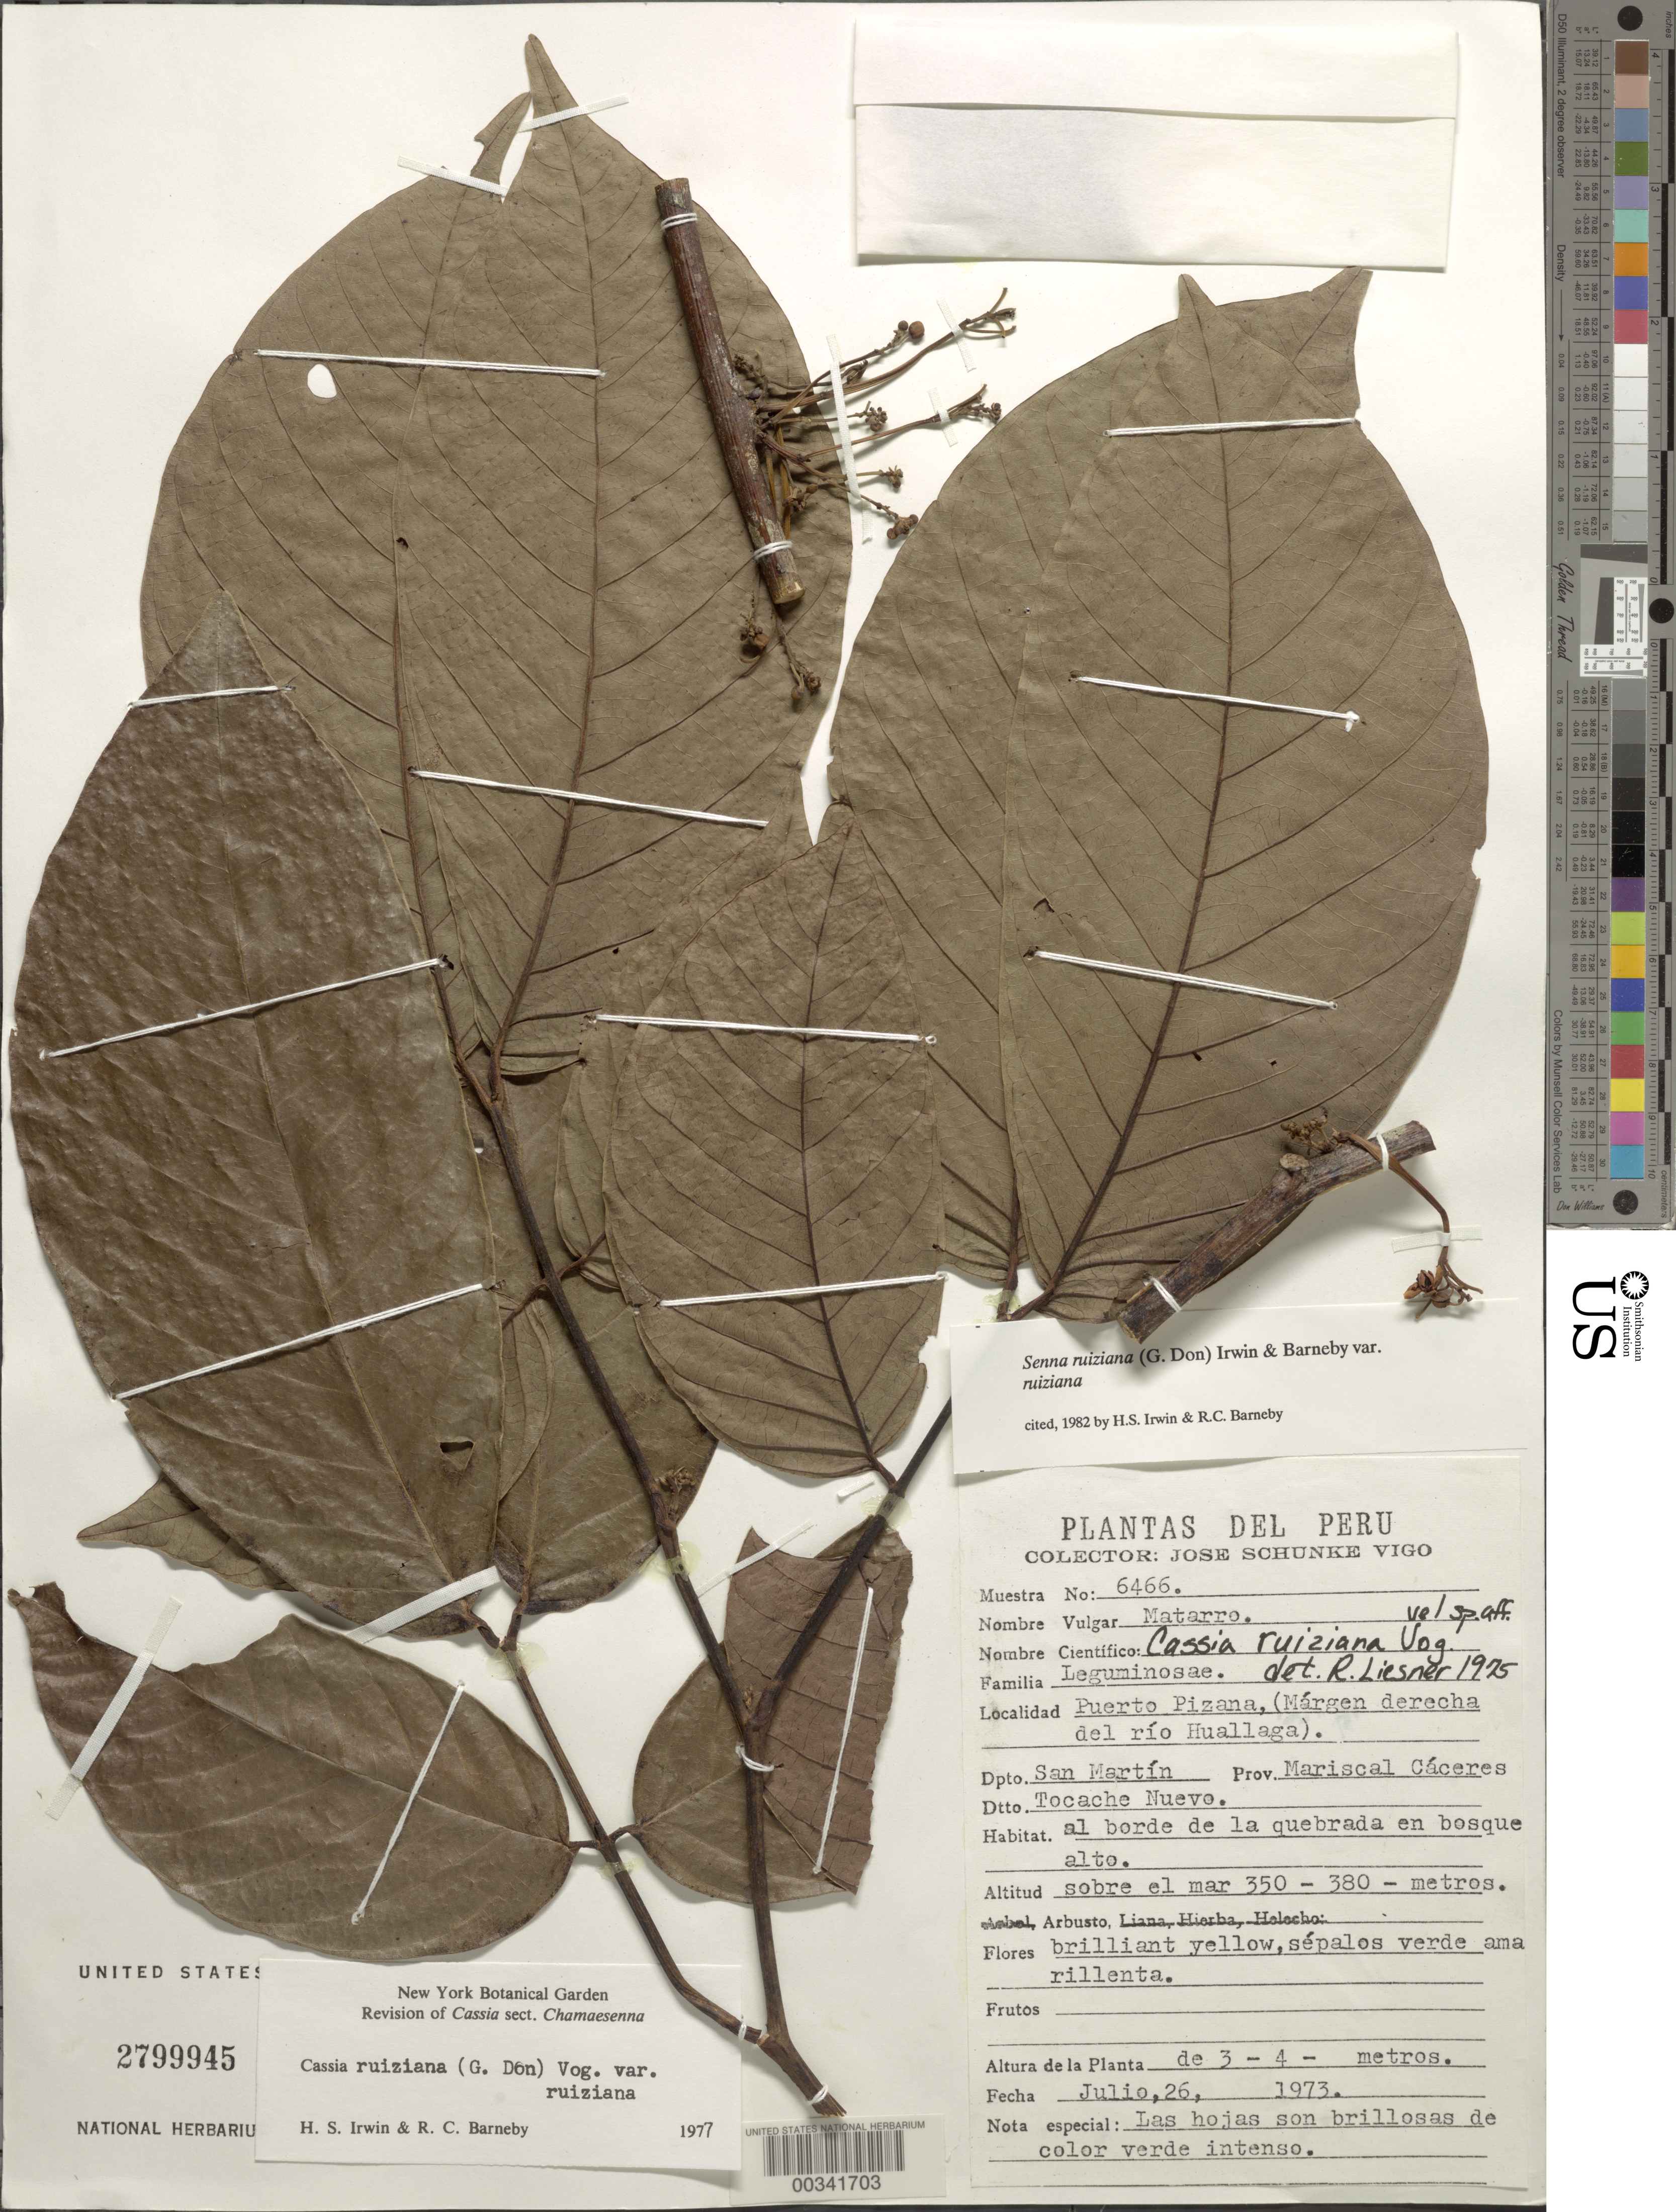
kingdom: Plantae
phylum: Tracheophyta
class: Magnoliopsida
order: Fabales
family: Fabaceae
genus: Senna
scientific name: Senna ruiziana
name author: (G. Don) H.S. Irwin & Barneby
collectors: J. Schunke Vigo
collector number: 6466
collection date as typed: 26 Jul 1973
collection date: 1973-07-26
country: Peru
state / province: San Martín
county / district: Mariscal Cáceres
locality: Tocache nuevo dtto.; puerto pizana (margen derecha del rio huallaga)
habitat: Al borde de la quebrada en bosque alto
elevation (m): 350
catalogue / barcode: US 2799945